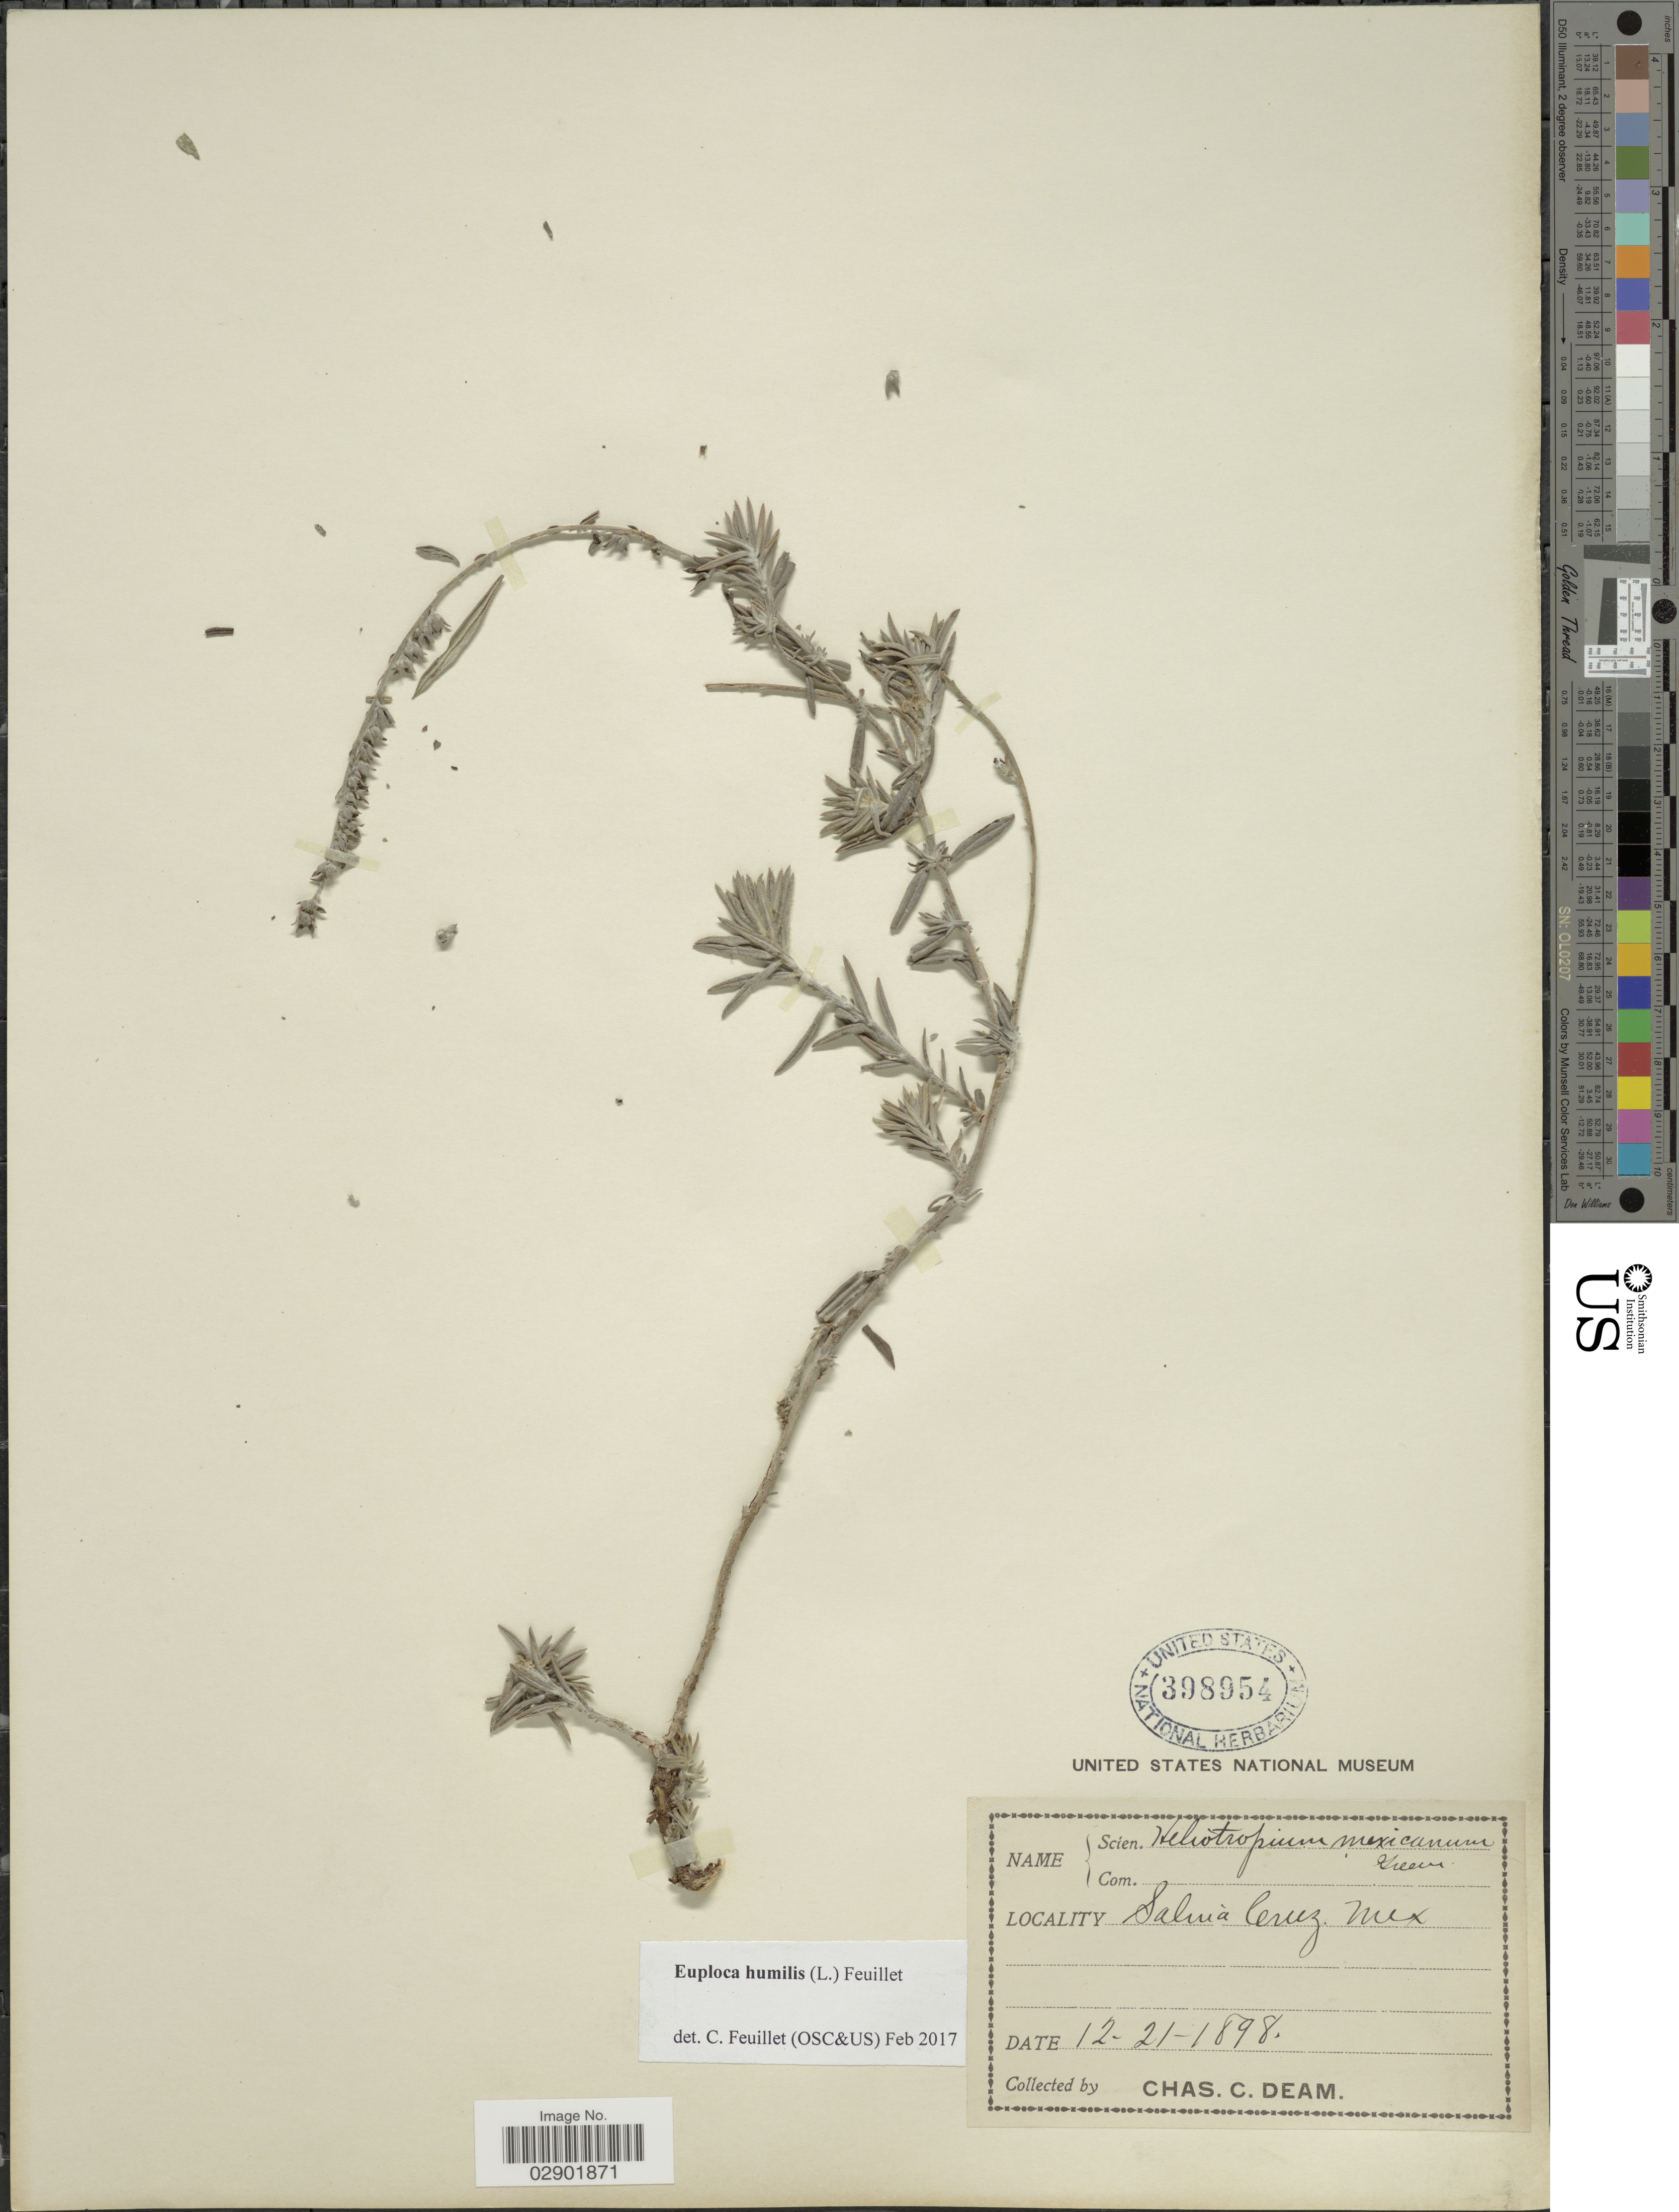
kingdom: Plantae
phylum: Tracheophyta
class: Magnoliopsida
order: Boraginales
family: Heliotropiaceae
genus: Euploca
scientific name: Euploca humilis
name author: (L.) Feuillet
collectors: C. C. Deam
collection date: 1898-12-21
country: Mexico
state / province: Oaxaca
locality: Salina Cruz.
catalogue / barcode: US 398954